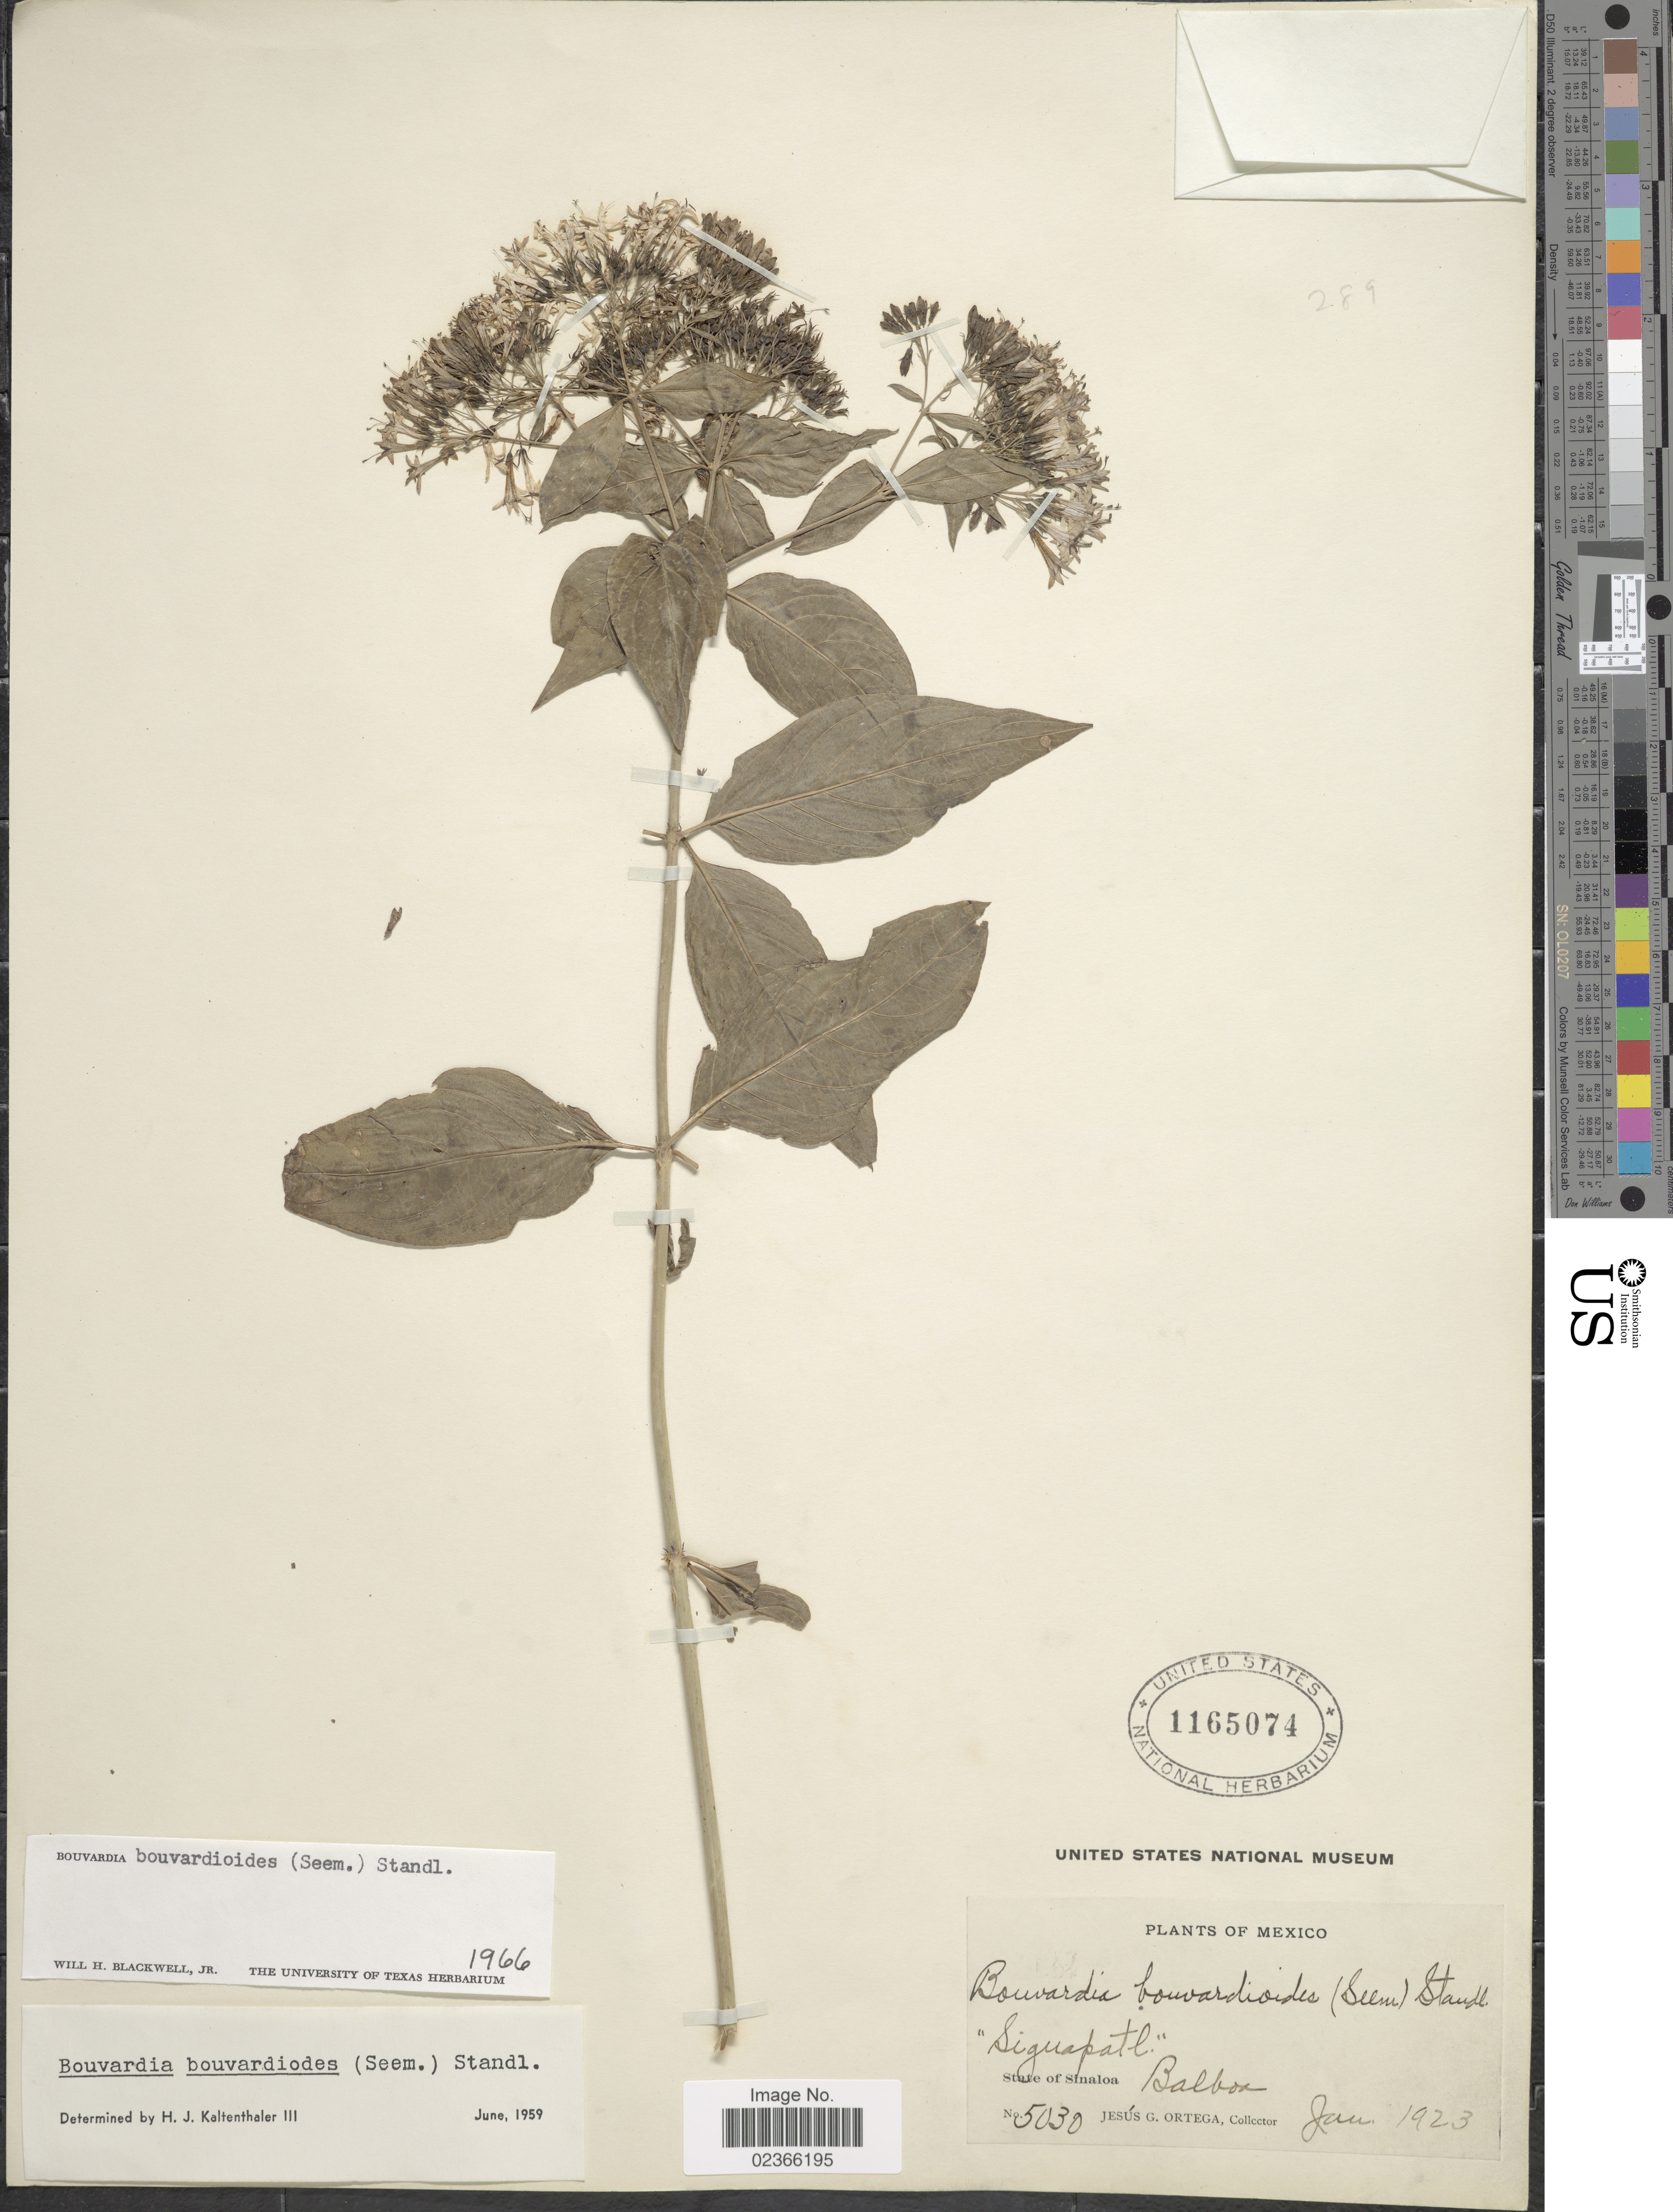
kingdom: Plantae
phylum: Tracheophyta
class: Magnoliopsida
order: Gentianales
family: Rubiaceae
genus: Bouvardia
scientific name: Bouvardia bouvardioides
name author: (Seem.) Standl.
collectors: J. Ortega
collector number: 5030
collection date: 1923-01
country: Mexico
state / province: Sinaloa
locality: Siguapatl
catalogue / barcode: US 1165074